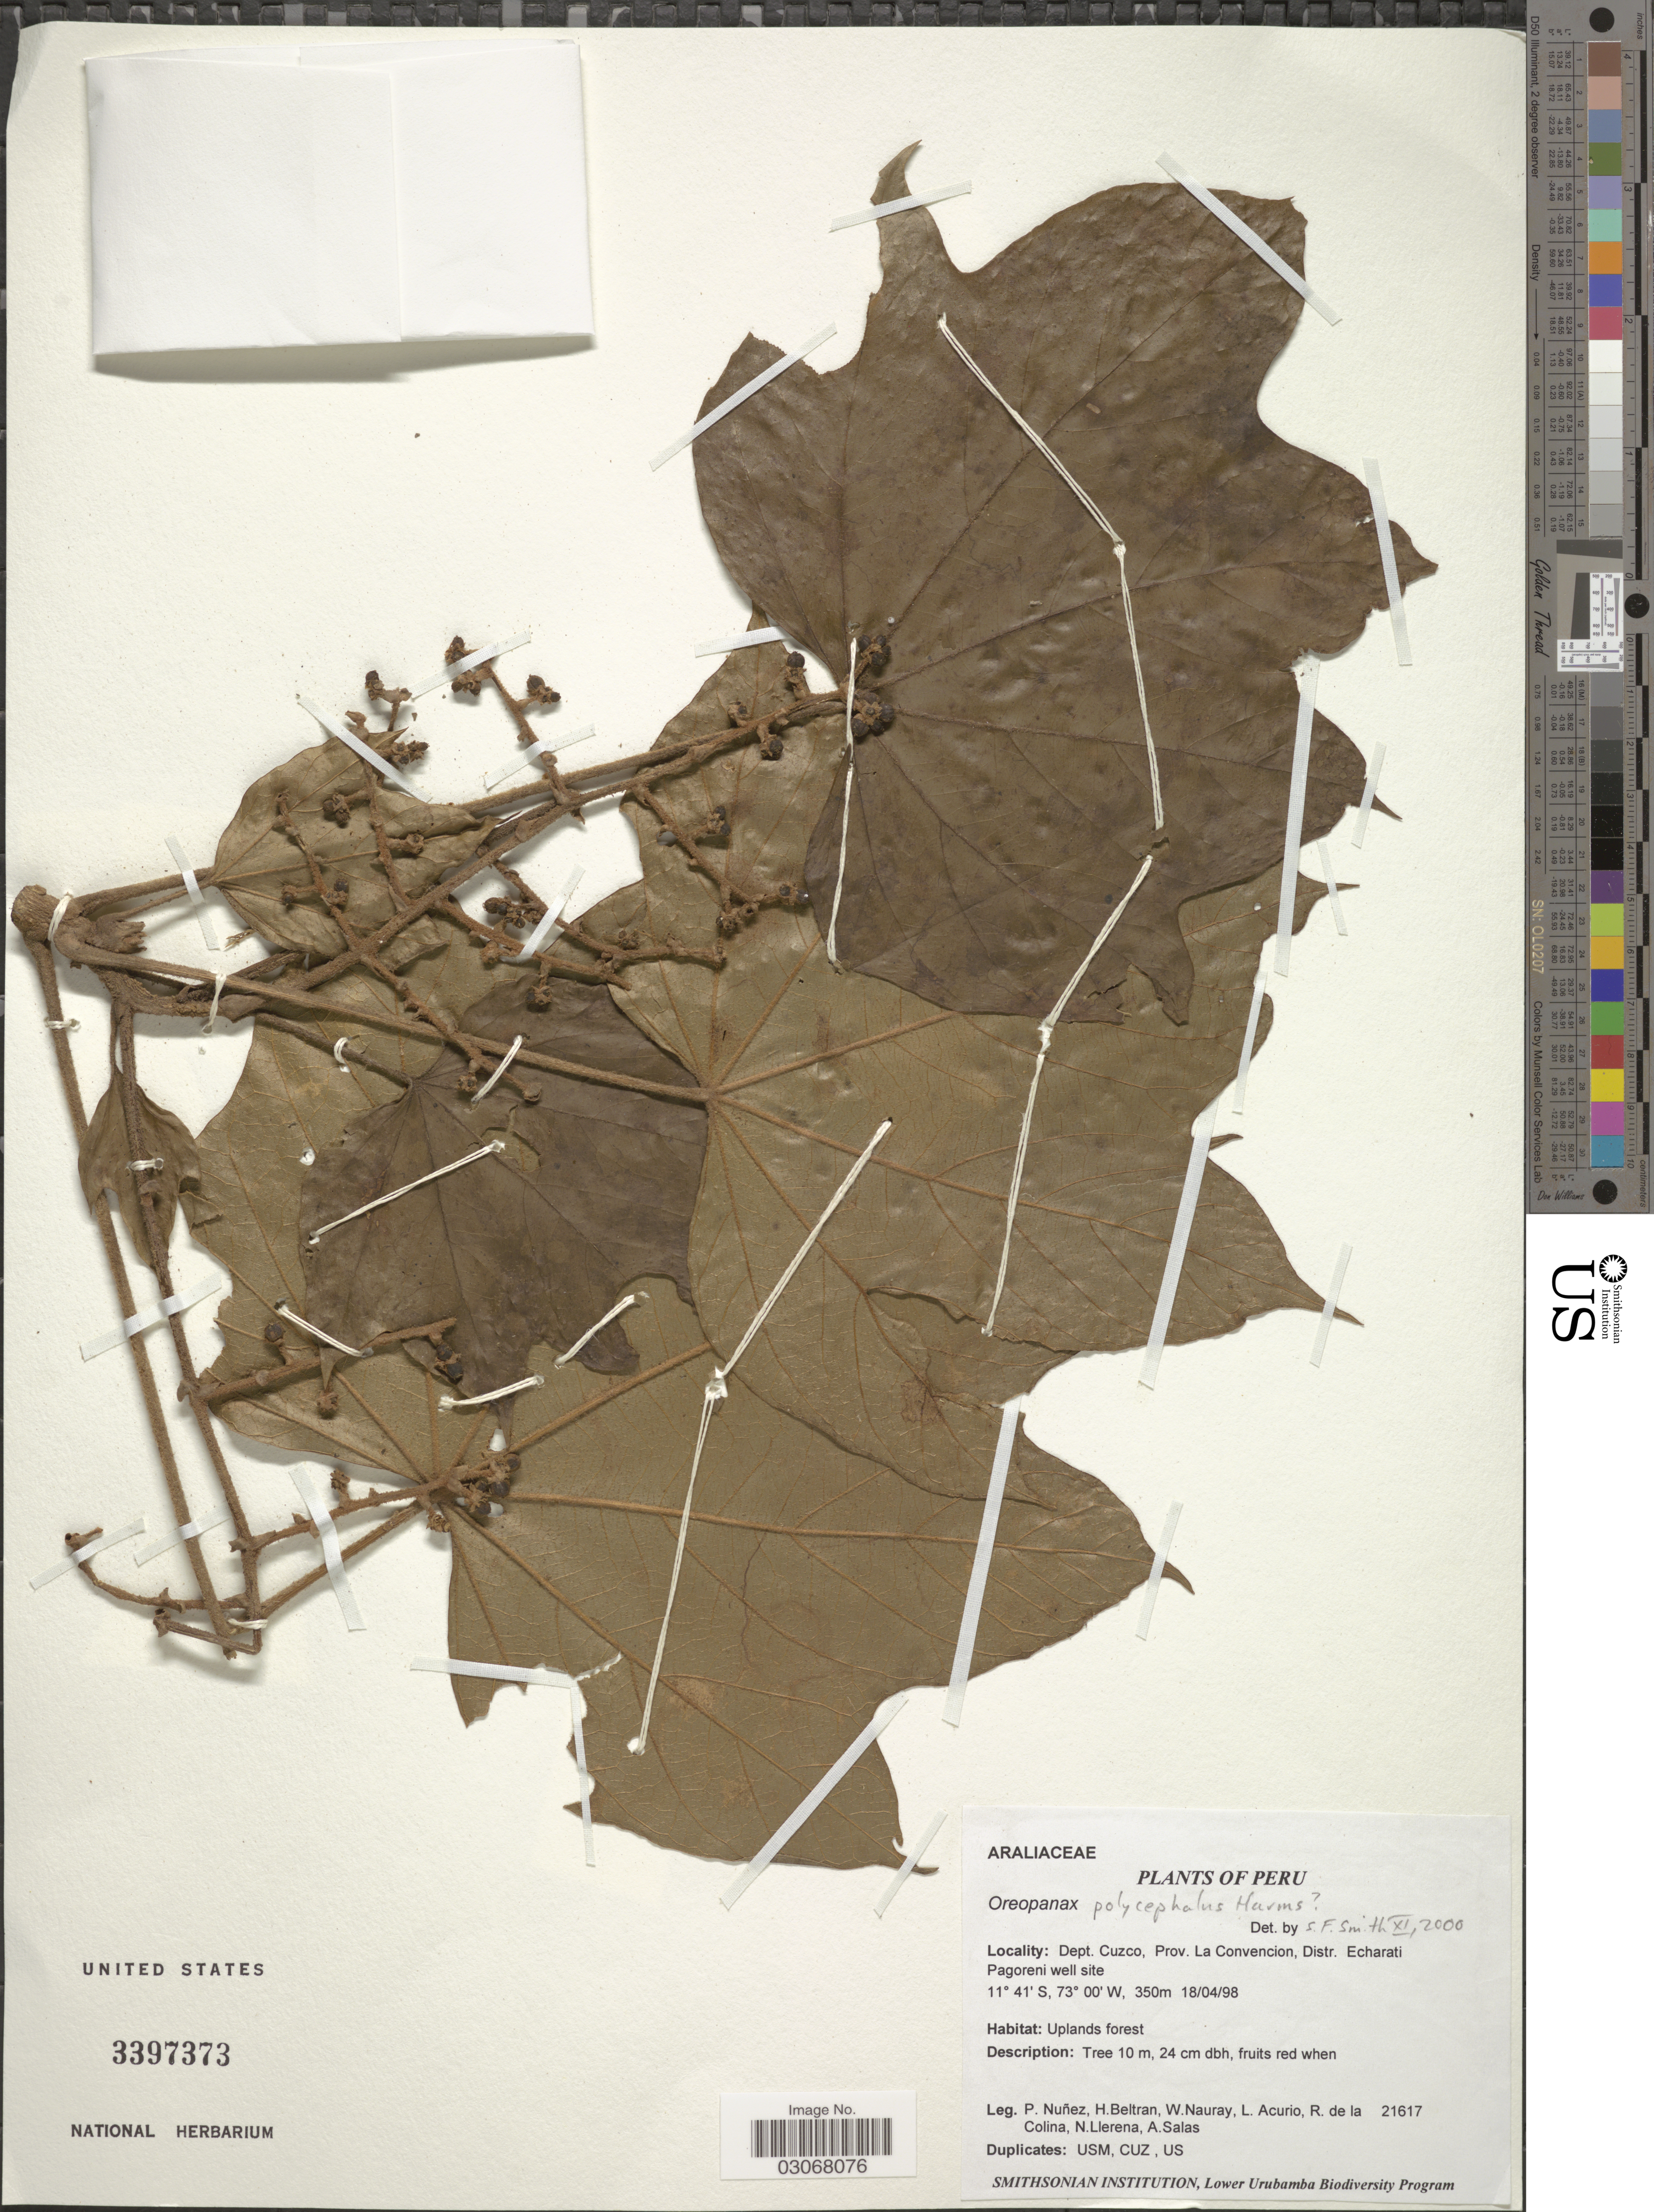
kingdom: Plantae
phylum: Tracheophyta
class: Magnoliopsida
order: Apiales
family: Araliaceae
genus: Oreopanax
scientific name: Oreopanax polycephalus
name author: Harms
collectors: P. Nuñez V., H. Beltran, W. Nauray, L. Acurio & et al.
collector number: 21617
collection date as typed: Transcribed d/m/y: 18/4/98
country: Peru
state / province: Cusco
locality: Dept. Cuzco, Prov. La Convencion, Distr. Echarati Pagoreni well site.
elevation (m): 350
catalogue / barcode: US 3397373